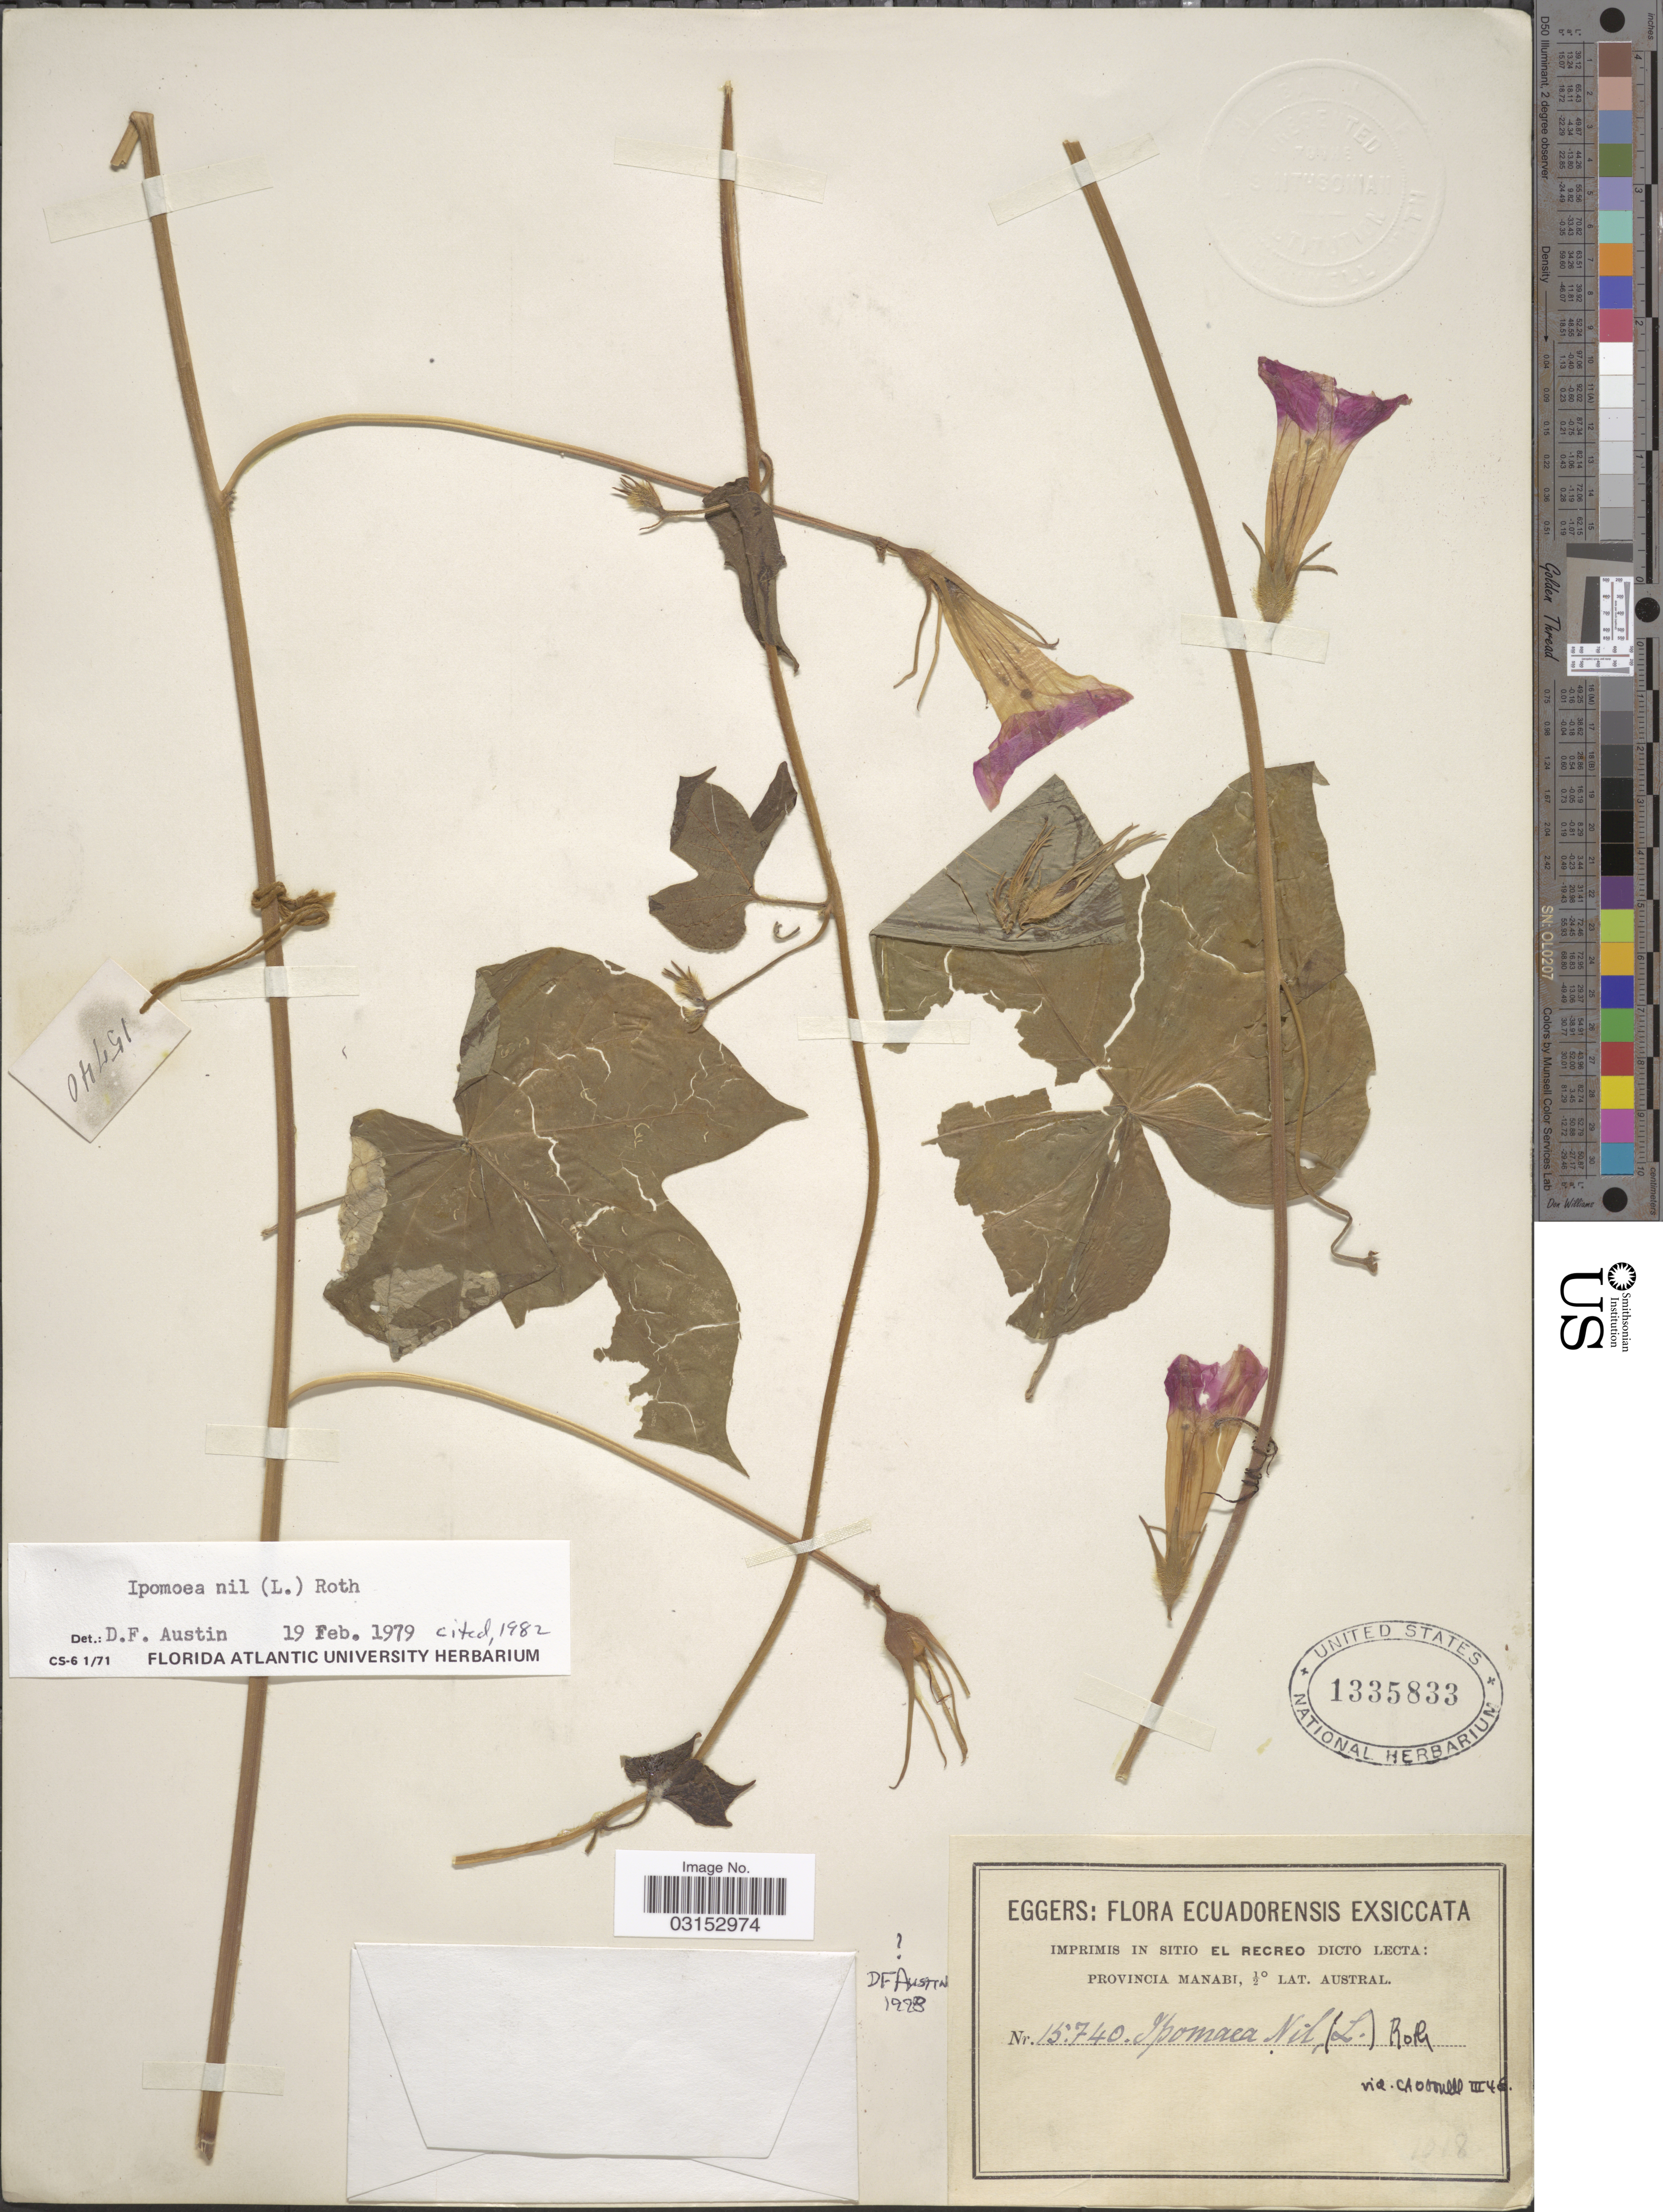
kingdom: Plantae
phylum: Tracheophyta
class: Magnoliopsida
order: Solanales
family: Convolvulaceae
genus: Ipomoea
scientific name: Ipomoea nil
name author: (L.) Roth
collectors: -. Eggers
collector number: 1570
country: Ecuador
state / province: Manabí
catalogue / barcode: US 1335833